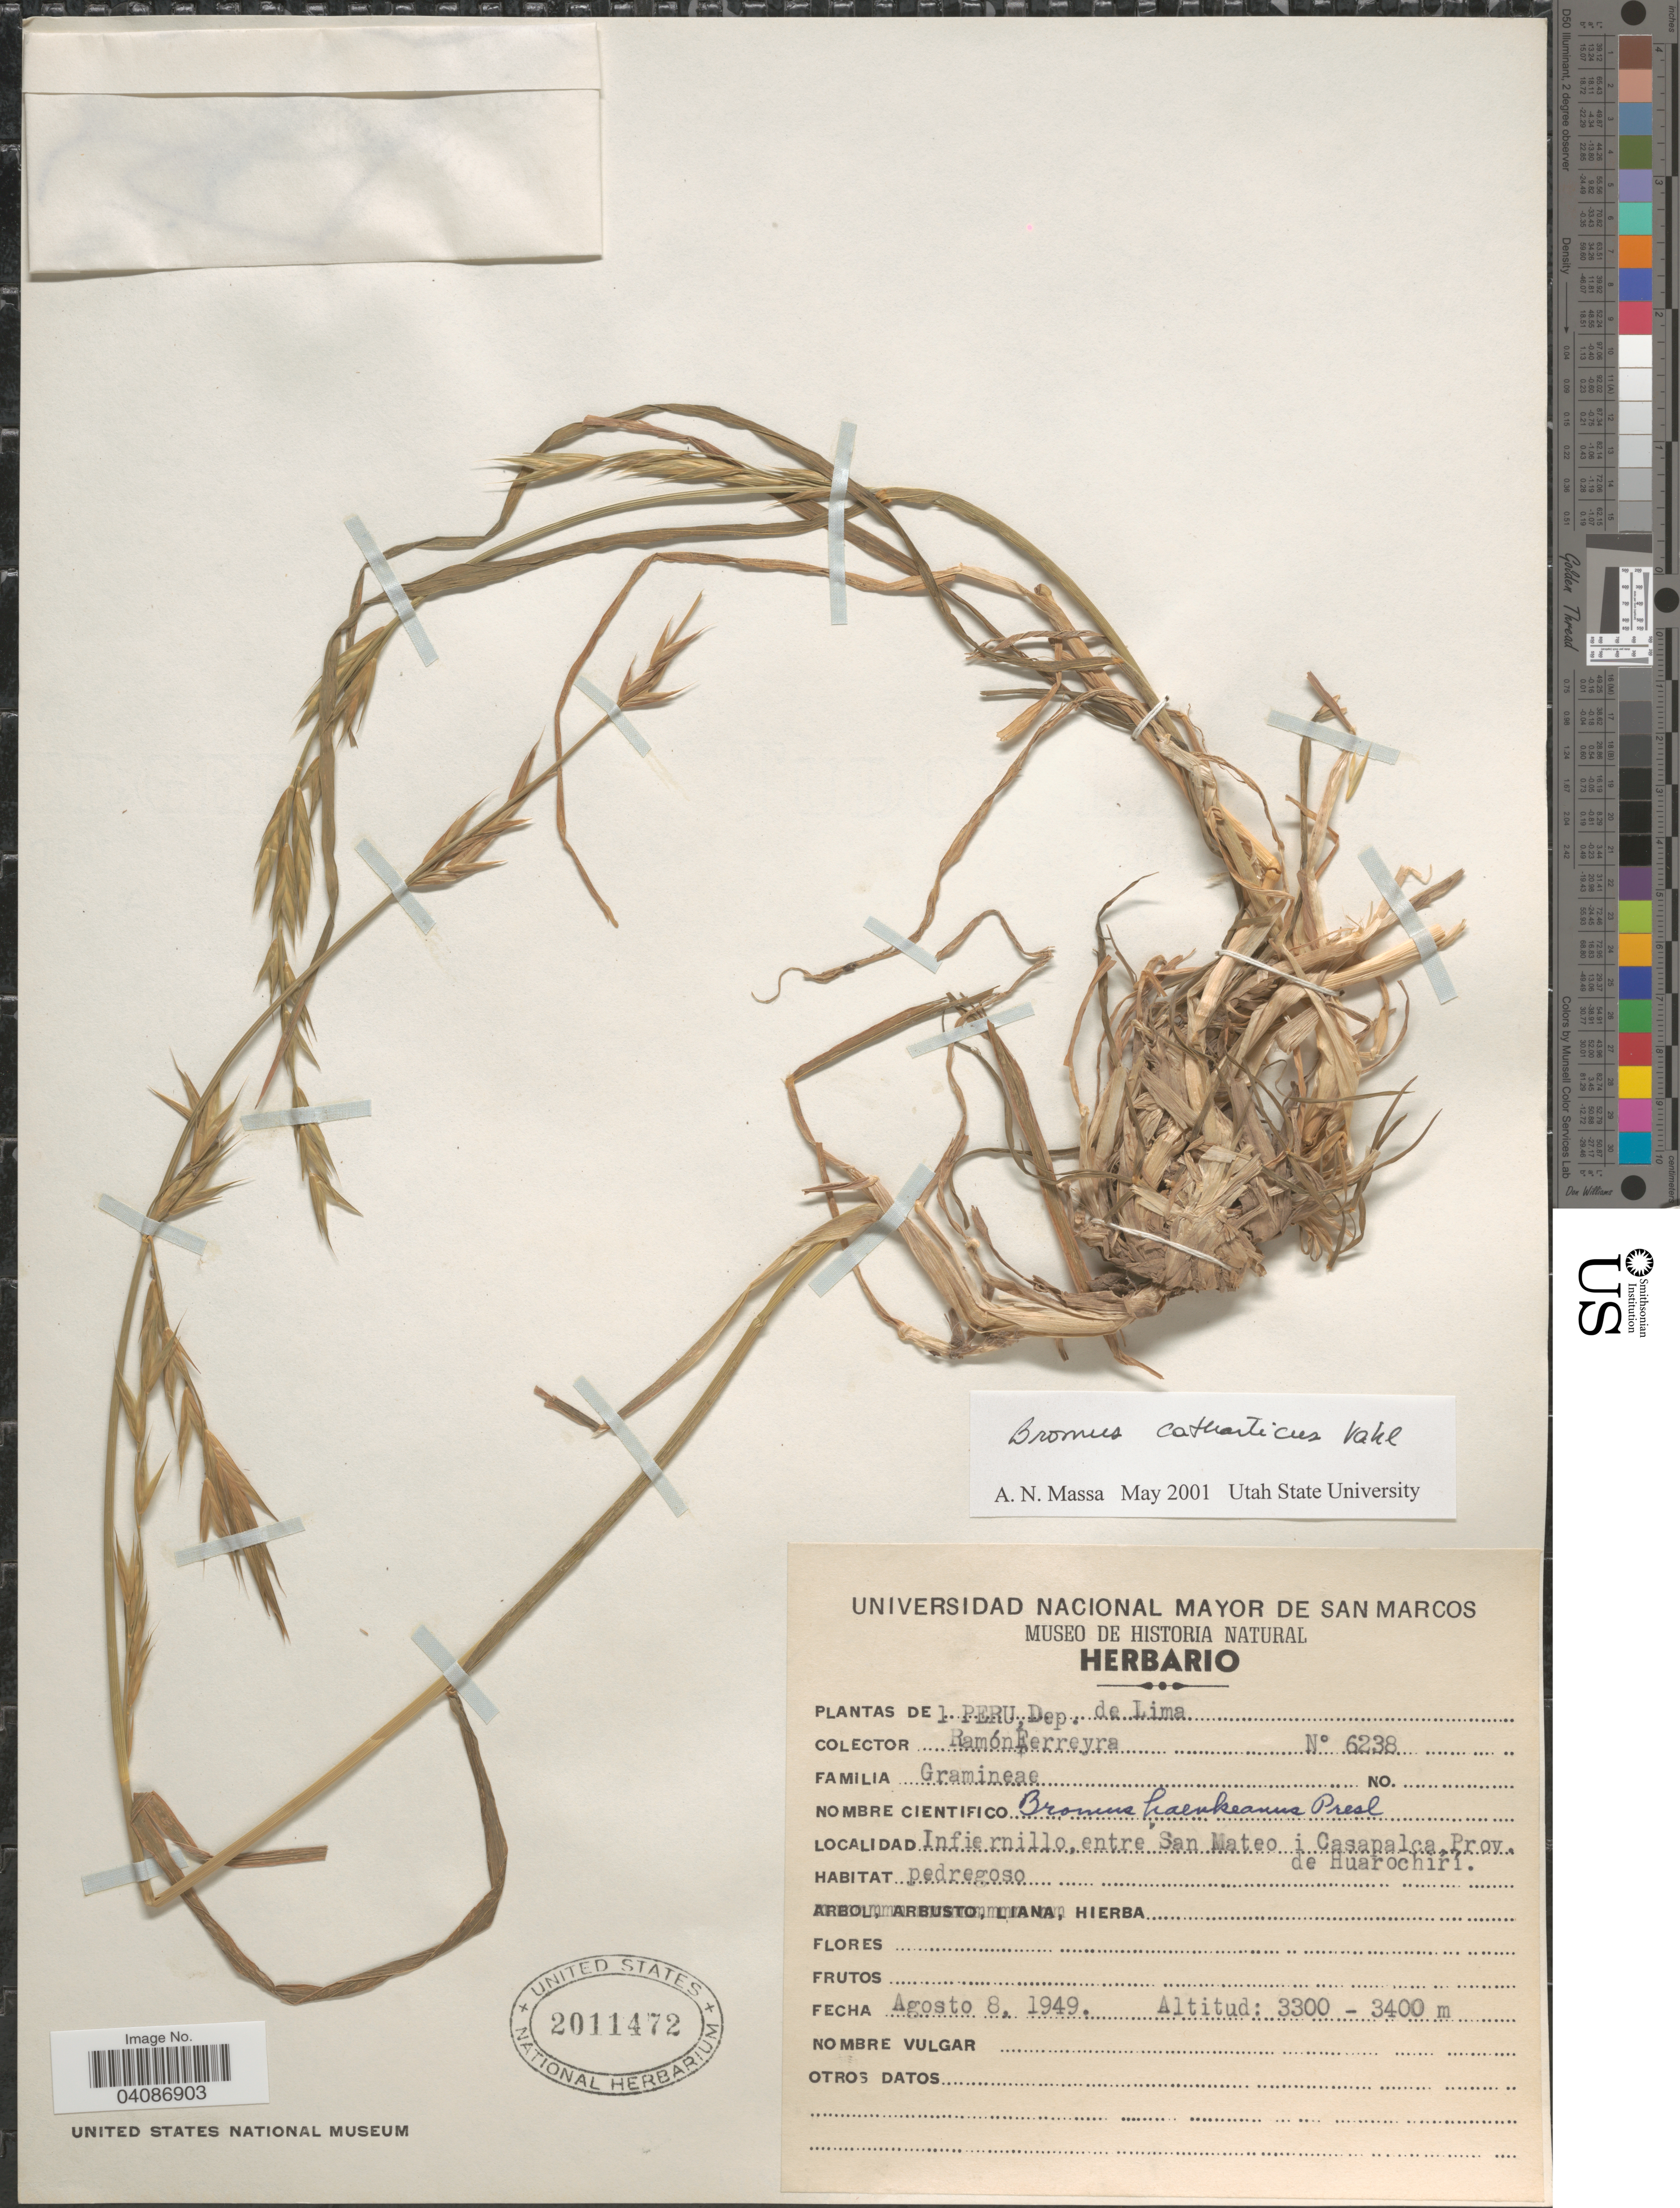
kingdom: Plantae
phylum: Tracheophyta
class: Liliopsida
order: Poales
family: Poaceae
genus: Bromus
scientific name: Bromus catharticus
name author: Vahl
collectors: R. A. Ferreyra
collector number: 6238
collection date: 1949-08-08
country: Peru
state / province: Lima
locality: Dep. de Lima. Infiernillo, entre San Mateo i Casapalca. Prov. de Huarochiri.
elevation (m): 3300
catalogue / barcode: US 2011472